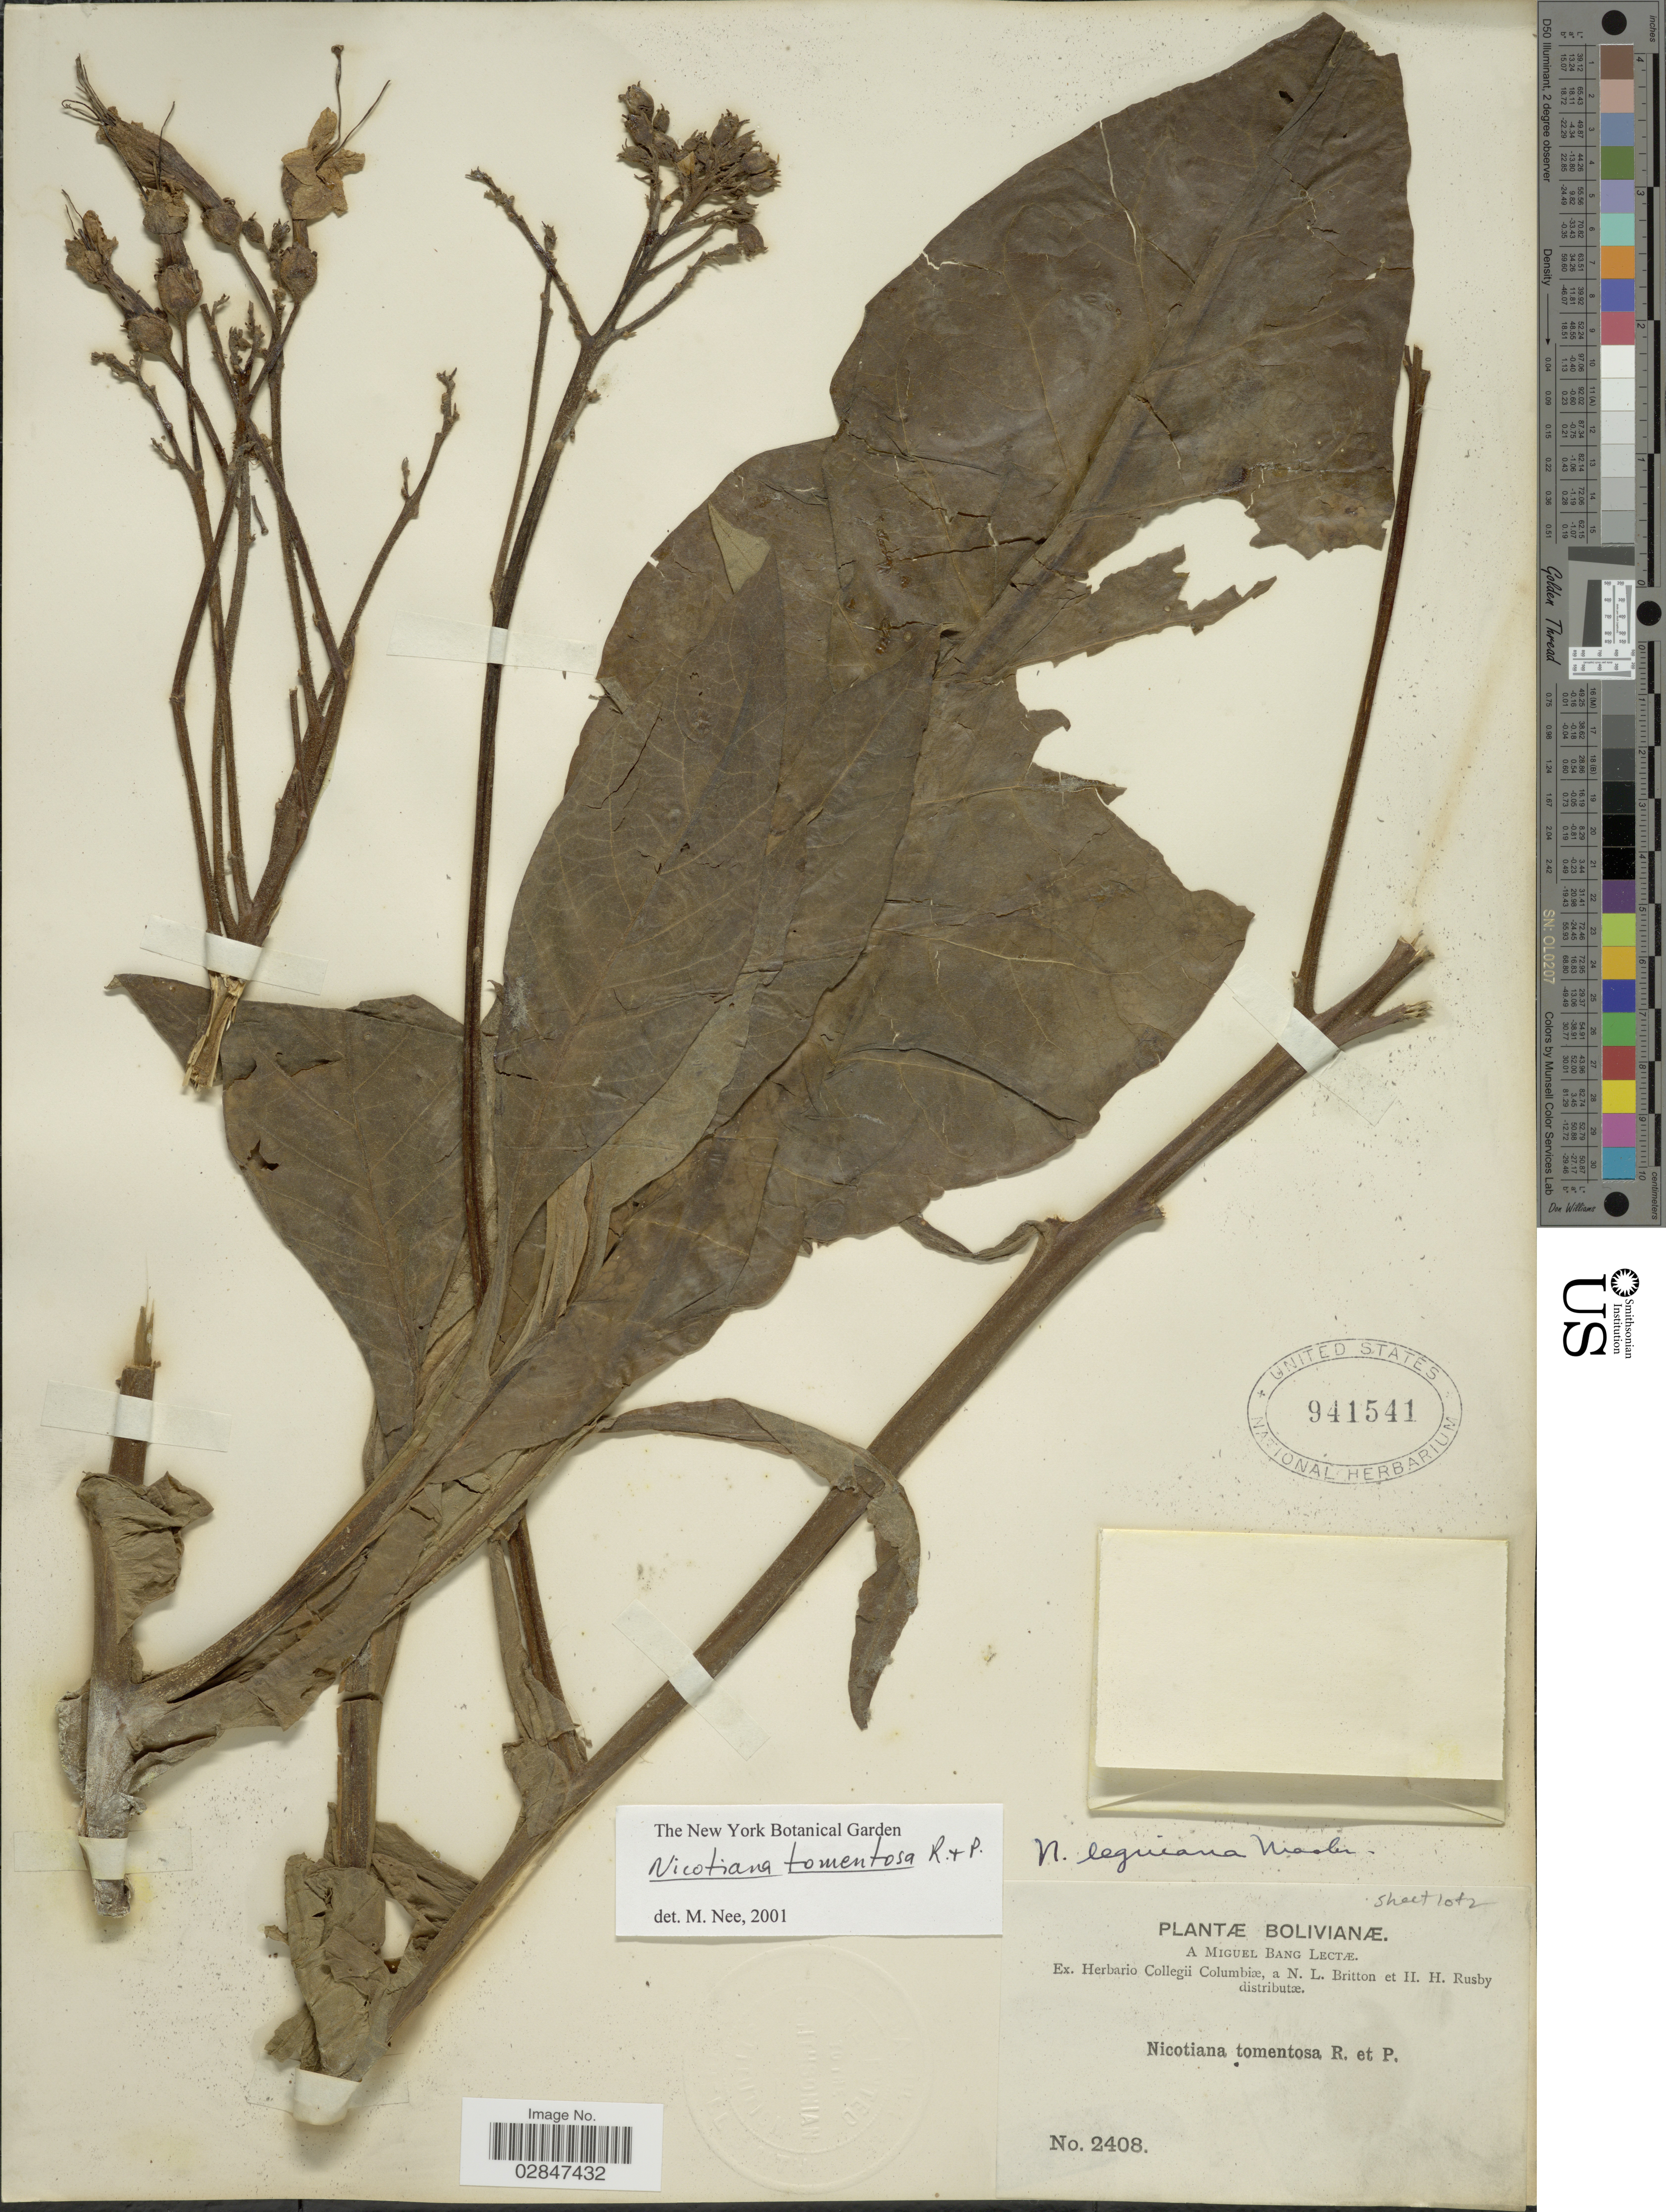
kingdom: Plantae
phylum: Tracheophyta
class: Magnoliopsida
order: Solanales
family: Solanaceae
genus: Nicotiana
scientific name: Nicotiana tomentosa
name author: Ruiz & Pav.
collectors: M. Bang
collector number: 2408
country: Bolivia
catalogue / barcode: US 941541